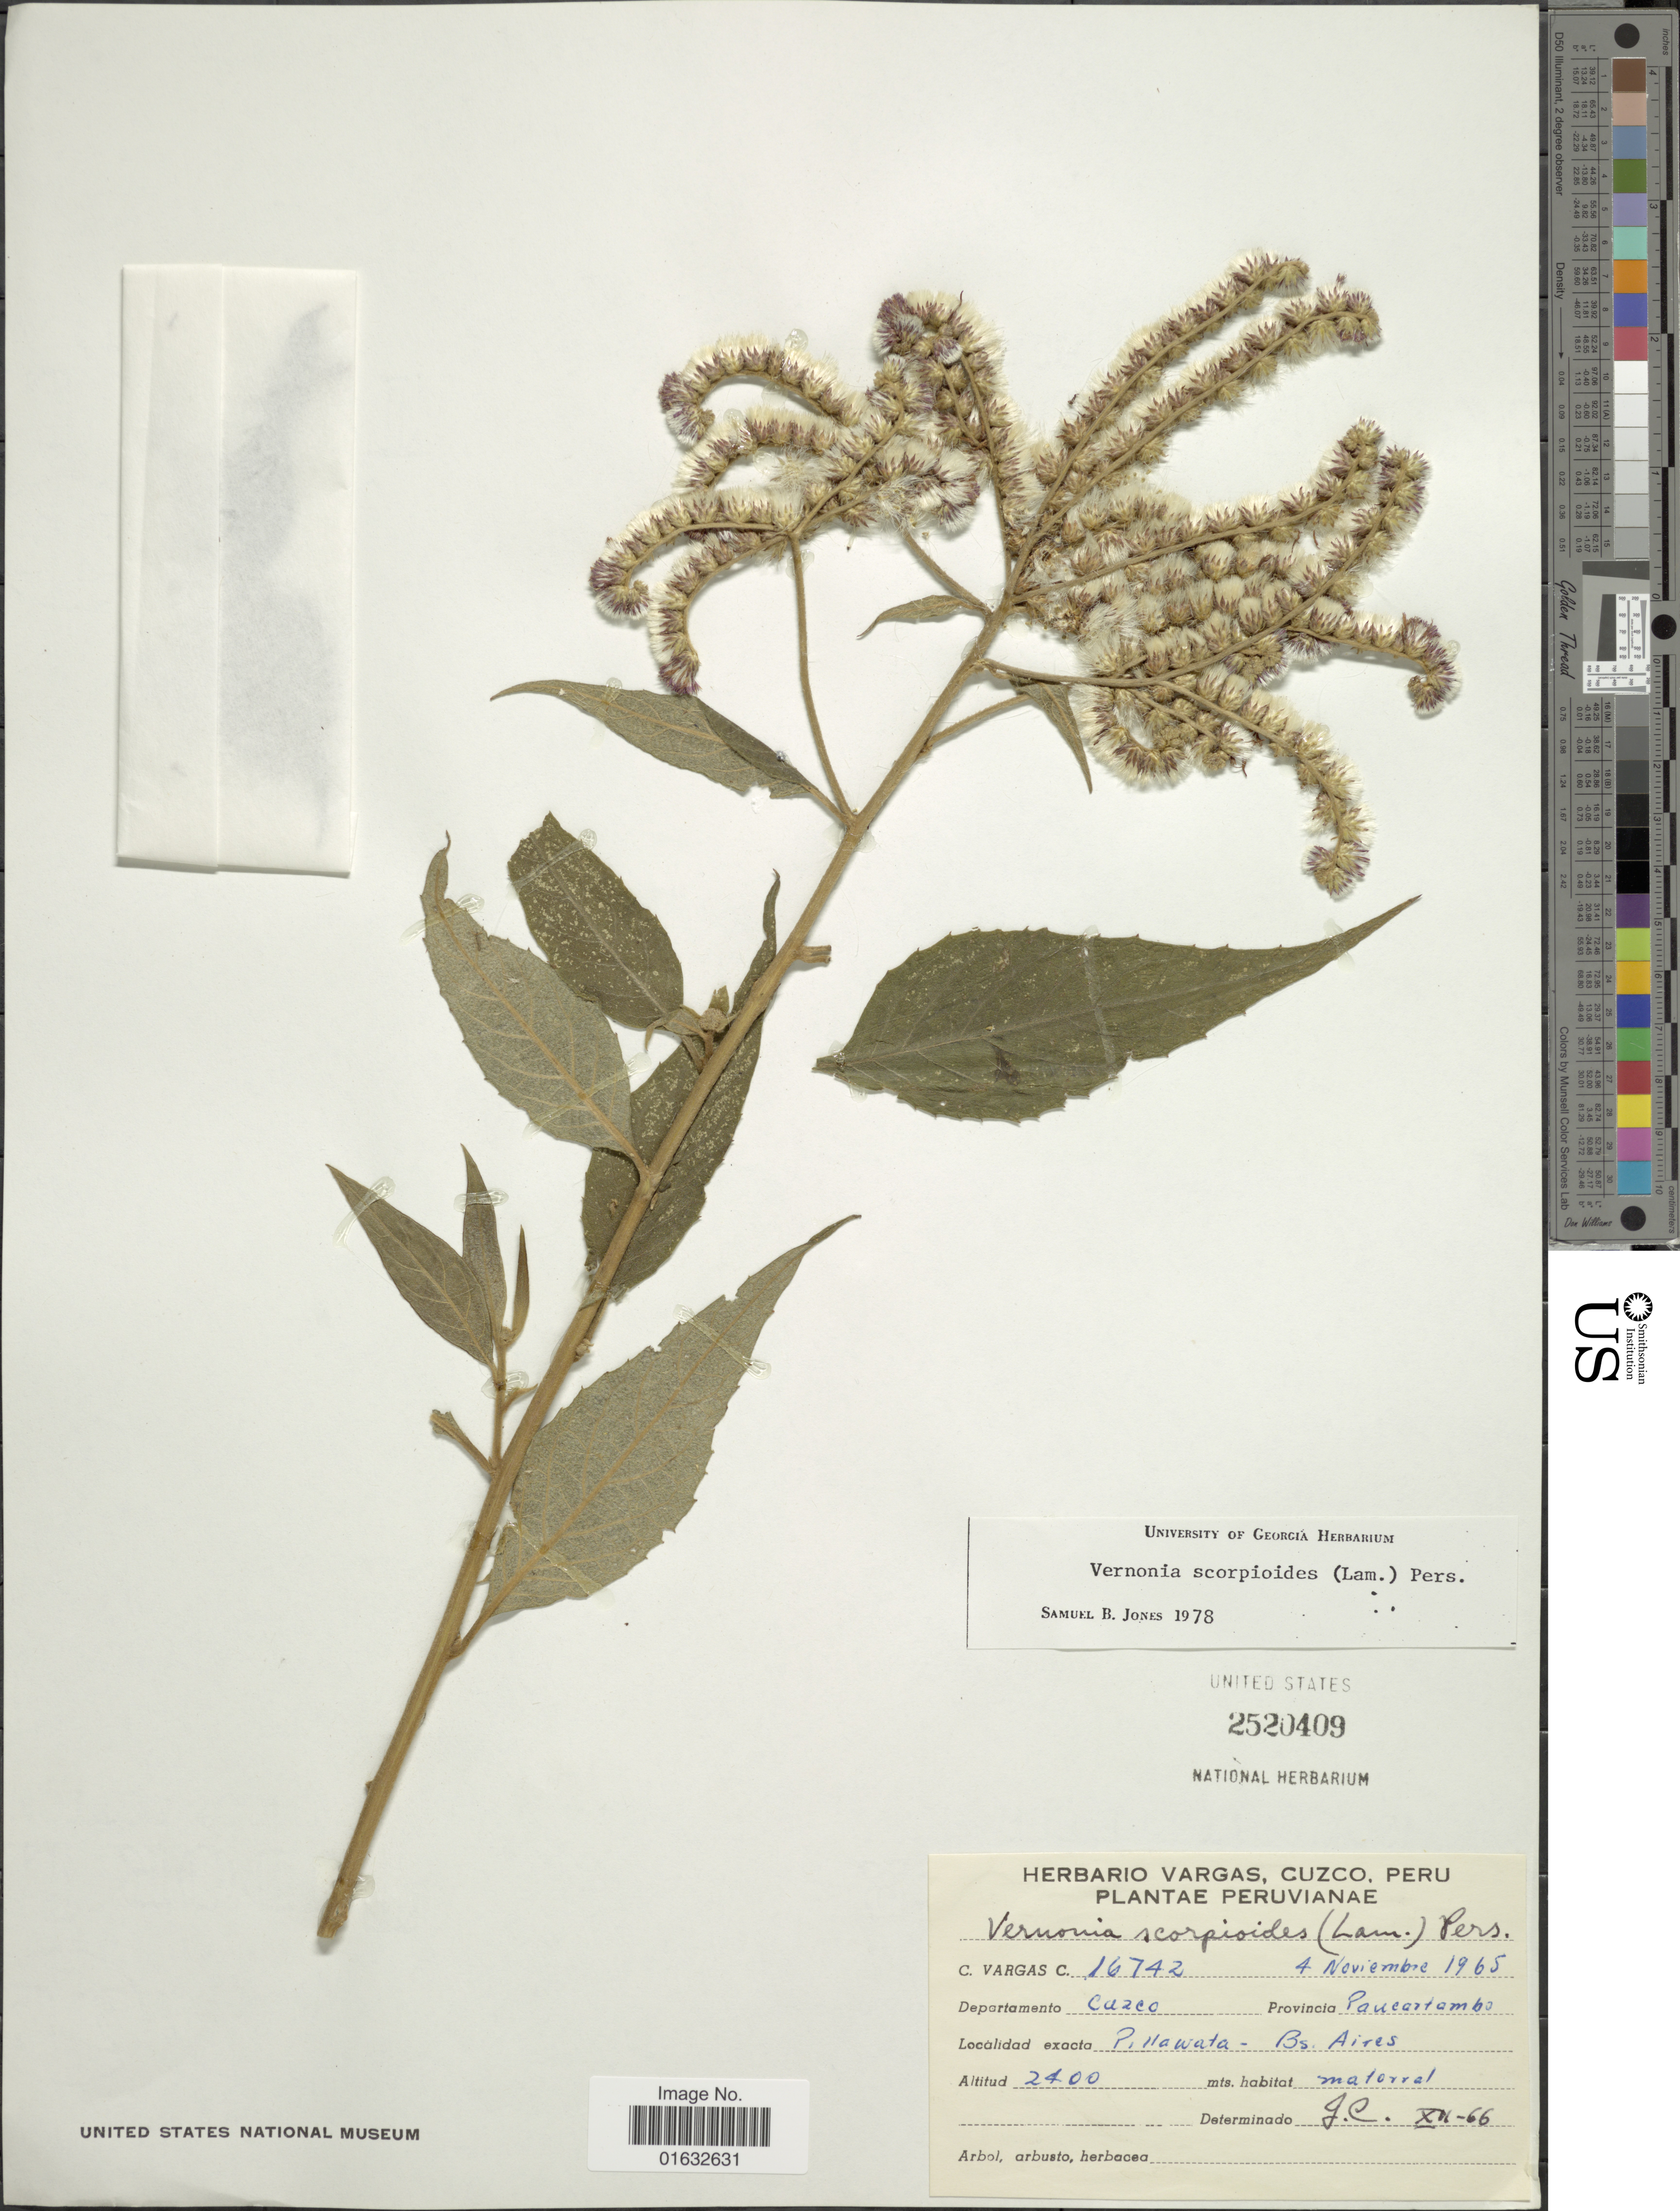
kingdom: Plantae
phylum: Tracheophyta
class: Magnoliopsida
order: Asterales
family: Asteraceae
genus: Cyrtocymura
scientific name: Cyrtocymura scorpioides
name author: (Lam.) H. Rob.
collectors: C. Vargas Calderón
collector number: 16742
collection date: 1965-11-04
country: Peru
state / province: Cusco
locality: Provincia Pancartambo, Pillawata - Bs. Aires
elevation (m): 2400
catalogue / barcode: US 2520409